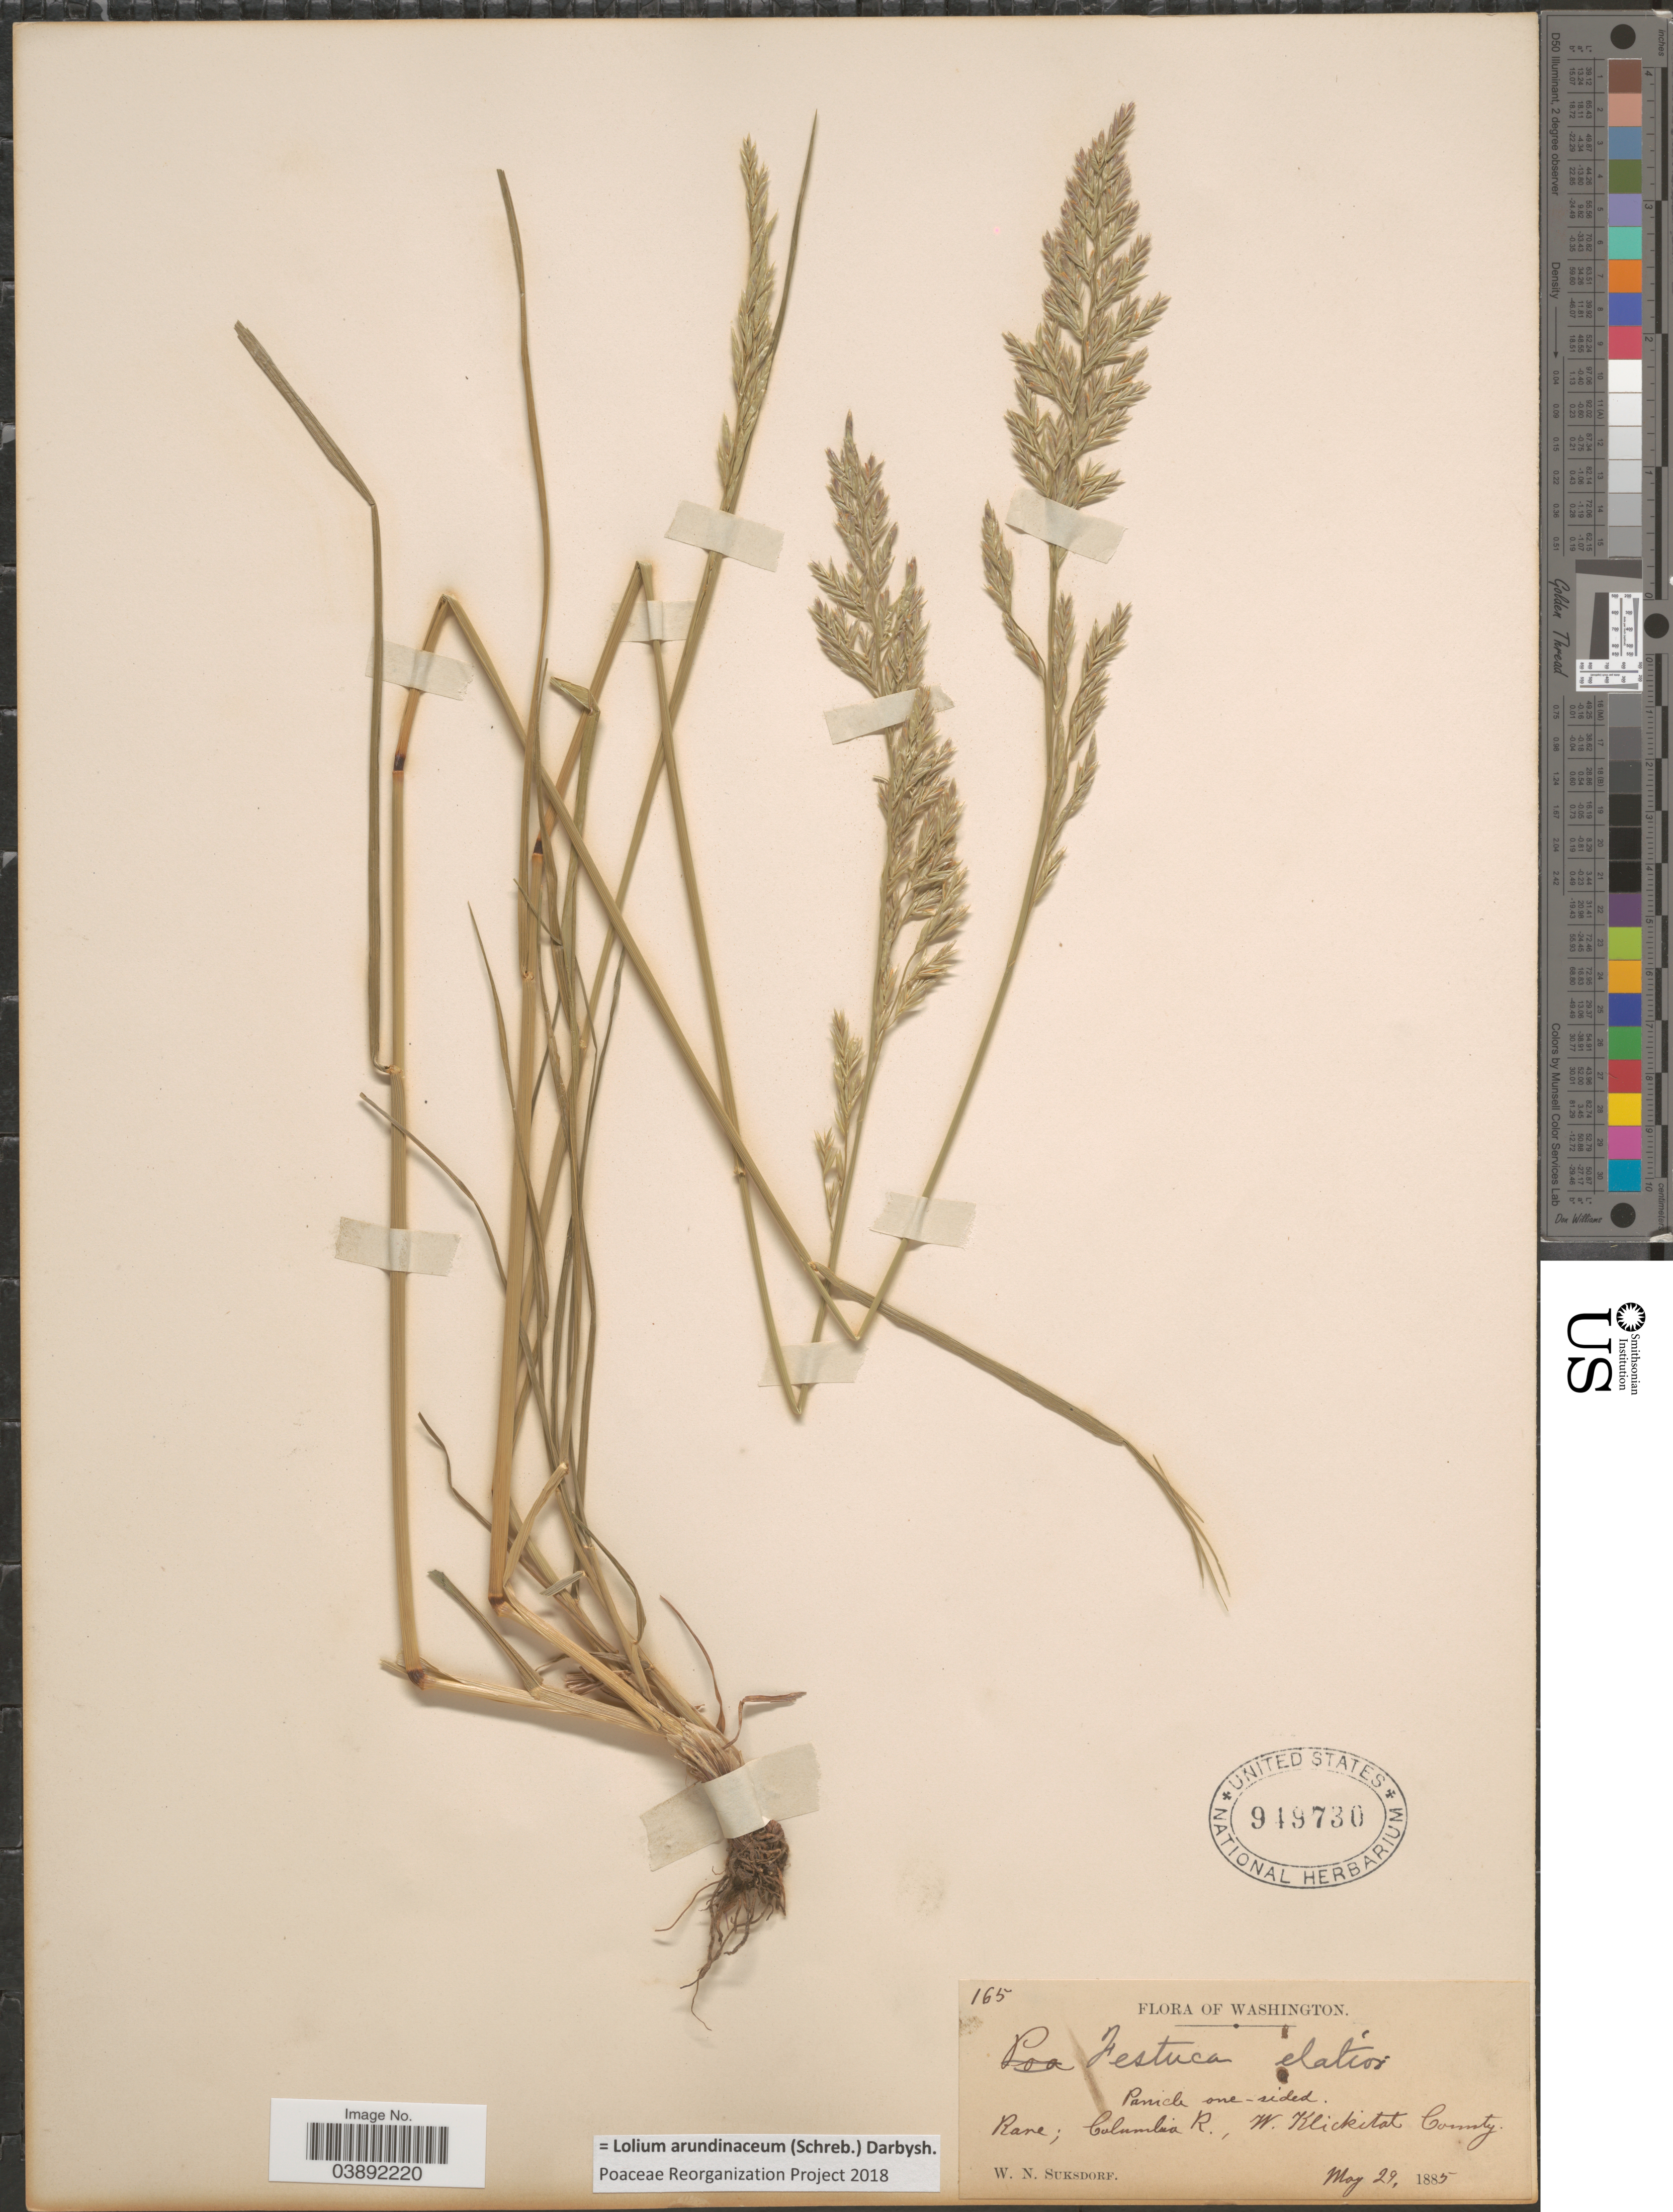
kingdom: Plantae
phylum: Tracheophyta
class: Liliopsida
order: Poales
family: Poaceae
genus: Lolium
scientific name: Lolium arundinaceum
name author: (Schreb.) Darbysh.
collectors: W. N. Suksdorf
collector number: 165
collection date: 1885-05-29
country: United States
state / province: Washington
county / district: Klickitat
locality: Columbia R., W. Klickitat County.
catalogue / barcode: US 949730